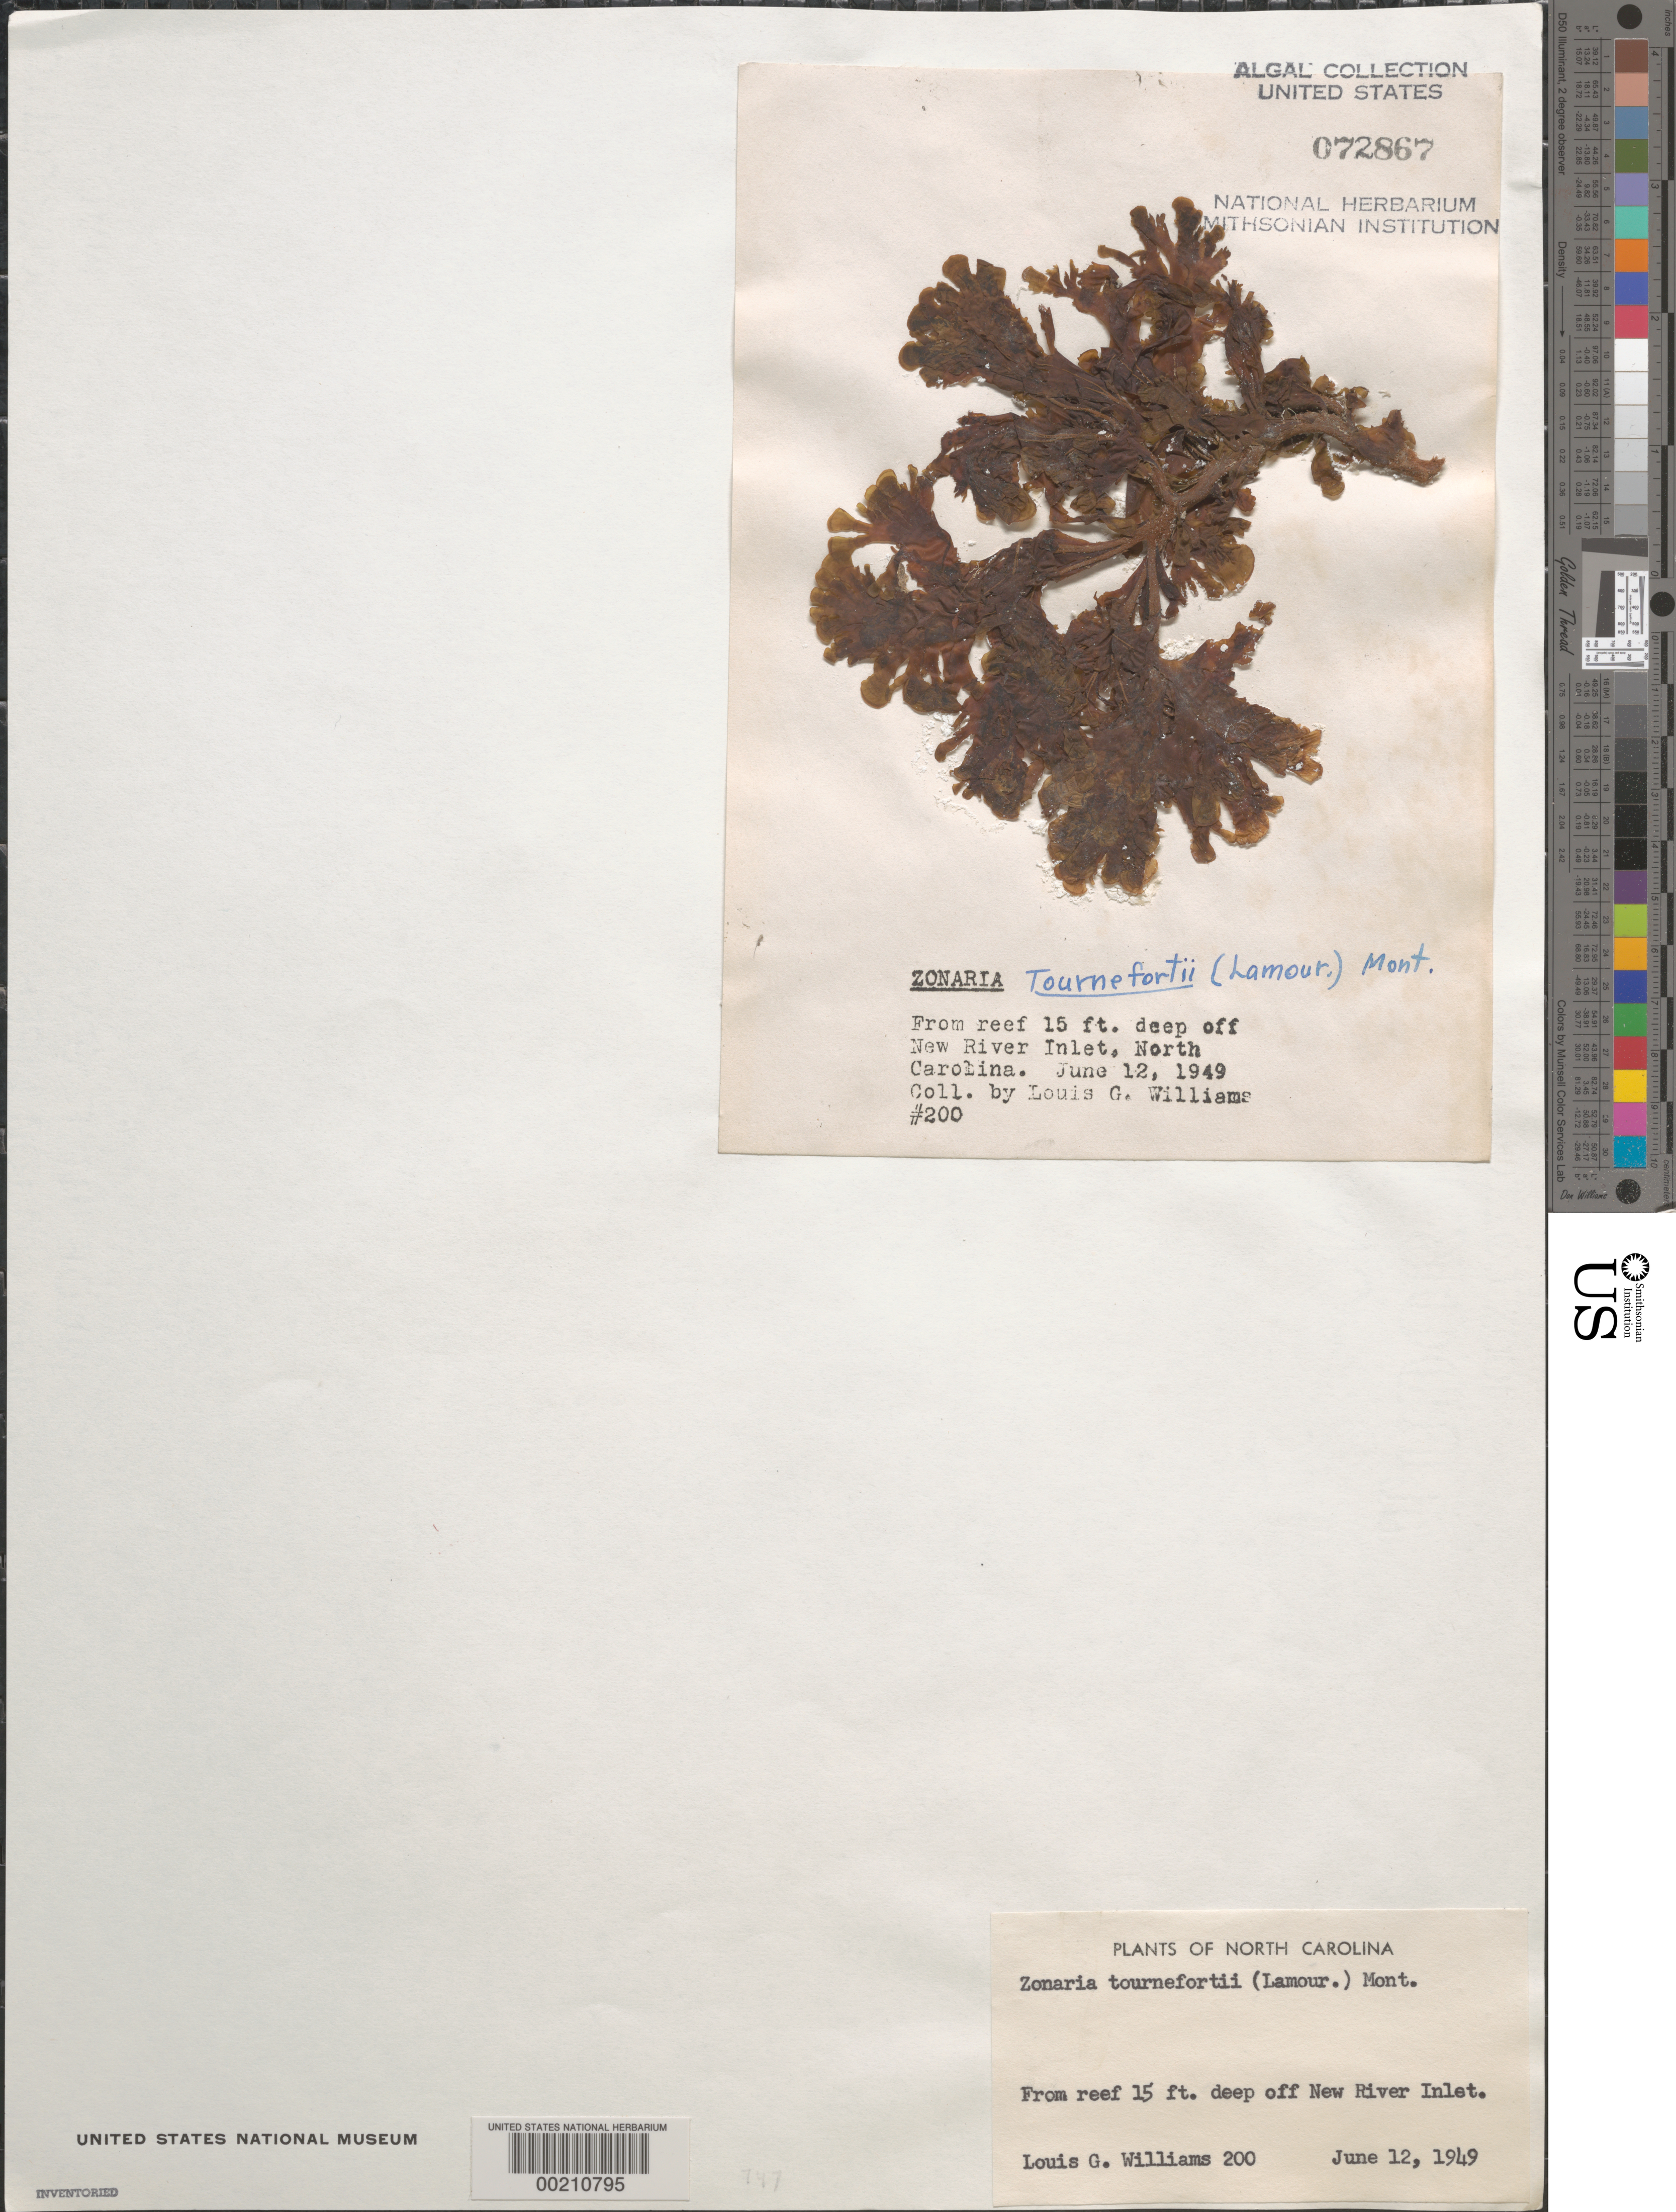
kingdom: Chromista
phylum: Ochrophyta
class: Phaeophyceae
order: Dictyotales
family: Dictyotaceae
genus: Zonaria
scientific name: Zonaria tournefortii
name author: (J.V.Lamouroux) Mont.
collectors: L. G. Williams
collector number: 200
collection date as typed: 12 Jun 1949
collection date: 1949-06-12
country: United States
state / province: North Carolina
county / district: Onslow County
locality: Off New River Inlet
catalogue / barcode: US 72867